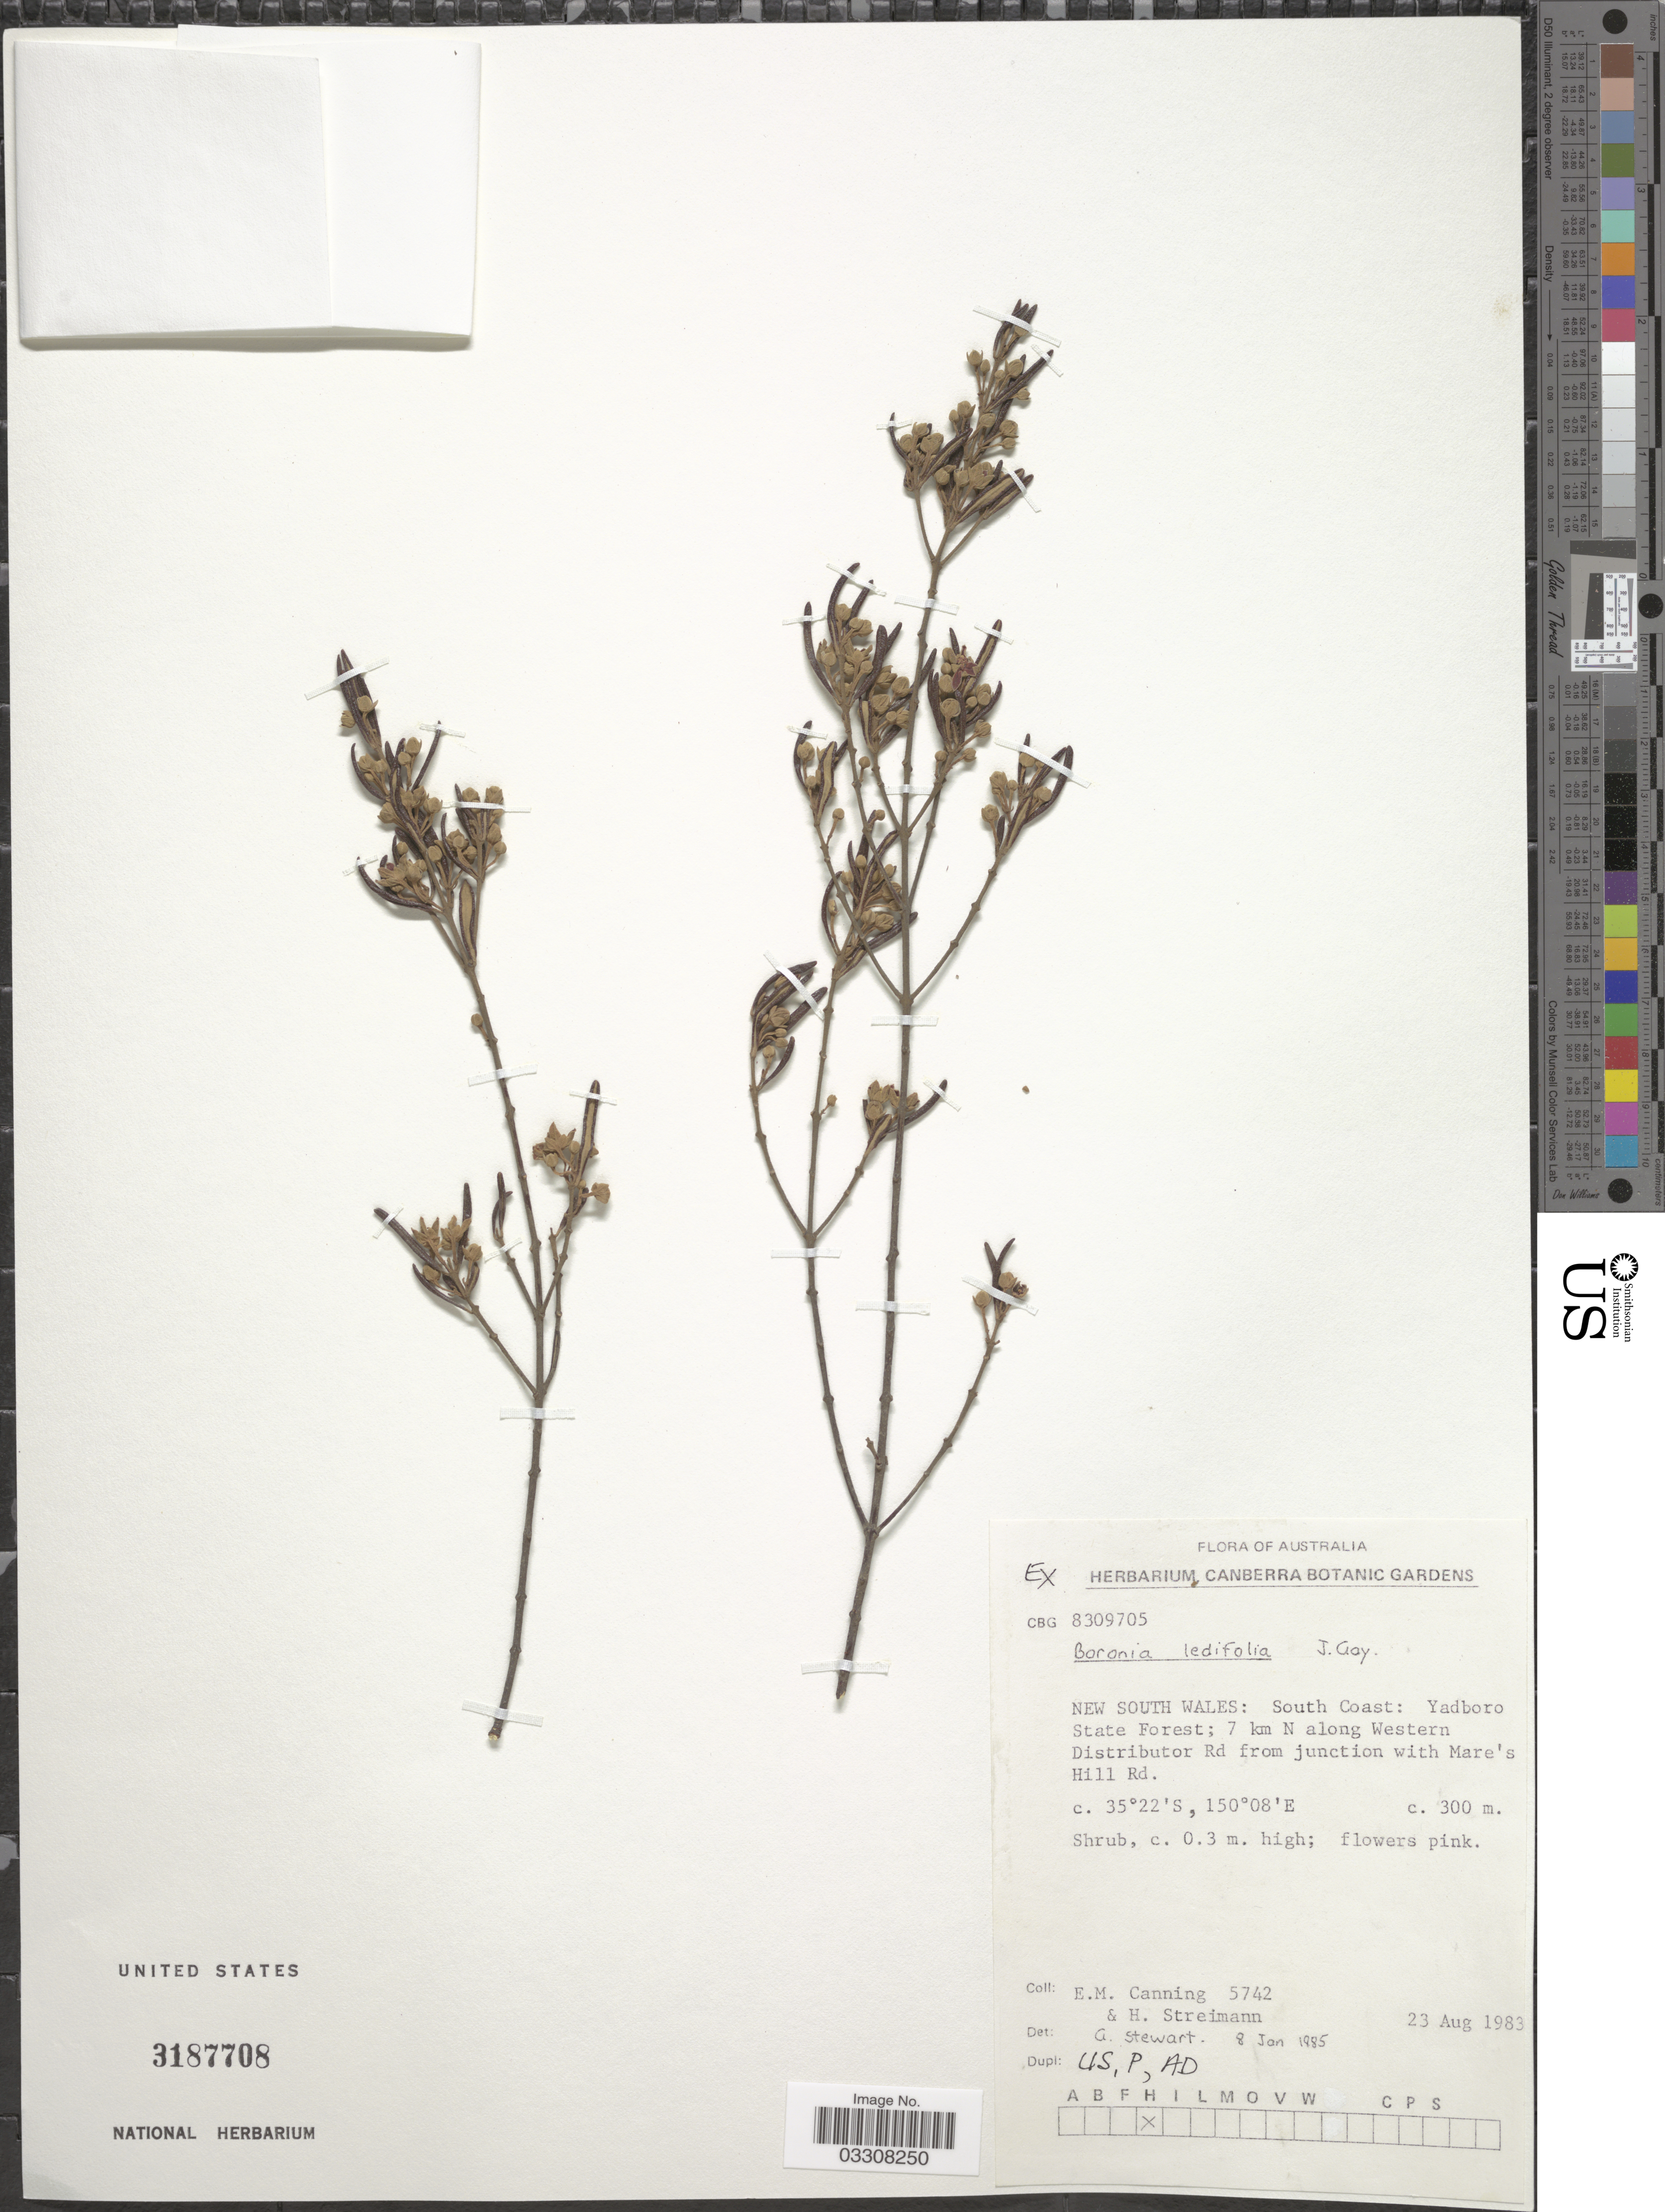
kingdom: Plantae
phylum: Tracheophyta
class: Magnoliopsida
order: Sapindales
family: Rutaceae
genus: Boronia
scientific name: Boronia ledifolia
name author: (Vent.) DC.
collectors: E. Canning & H. Streimann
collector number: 5742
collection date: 1983-08-23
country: Australia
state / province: New South Wales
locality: South Coast: Yadboro State Forest; 7 km N along Western Distributor Rd from junction with Mare's Hill Rd.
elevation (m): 300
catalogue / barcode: US 3187708